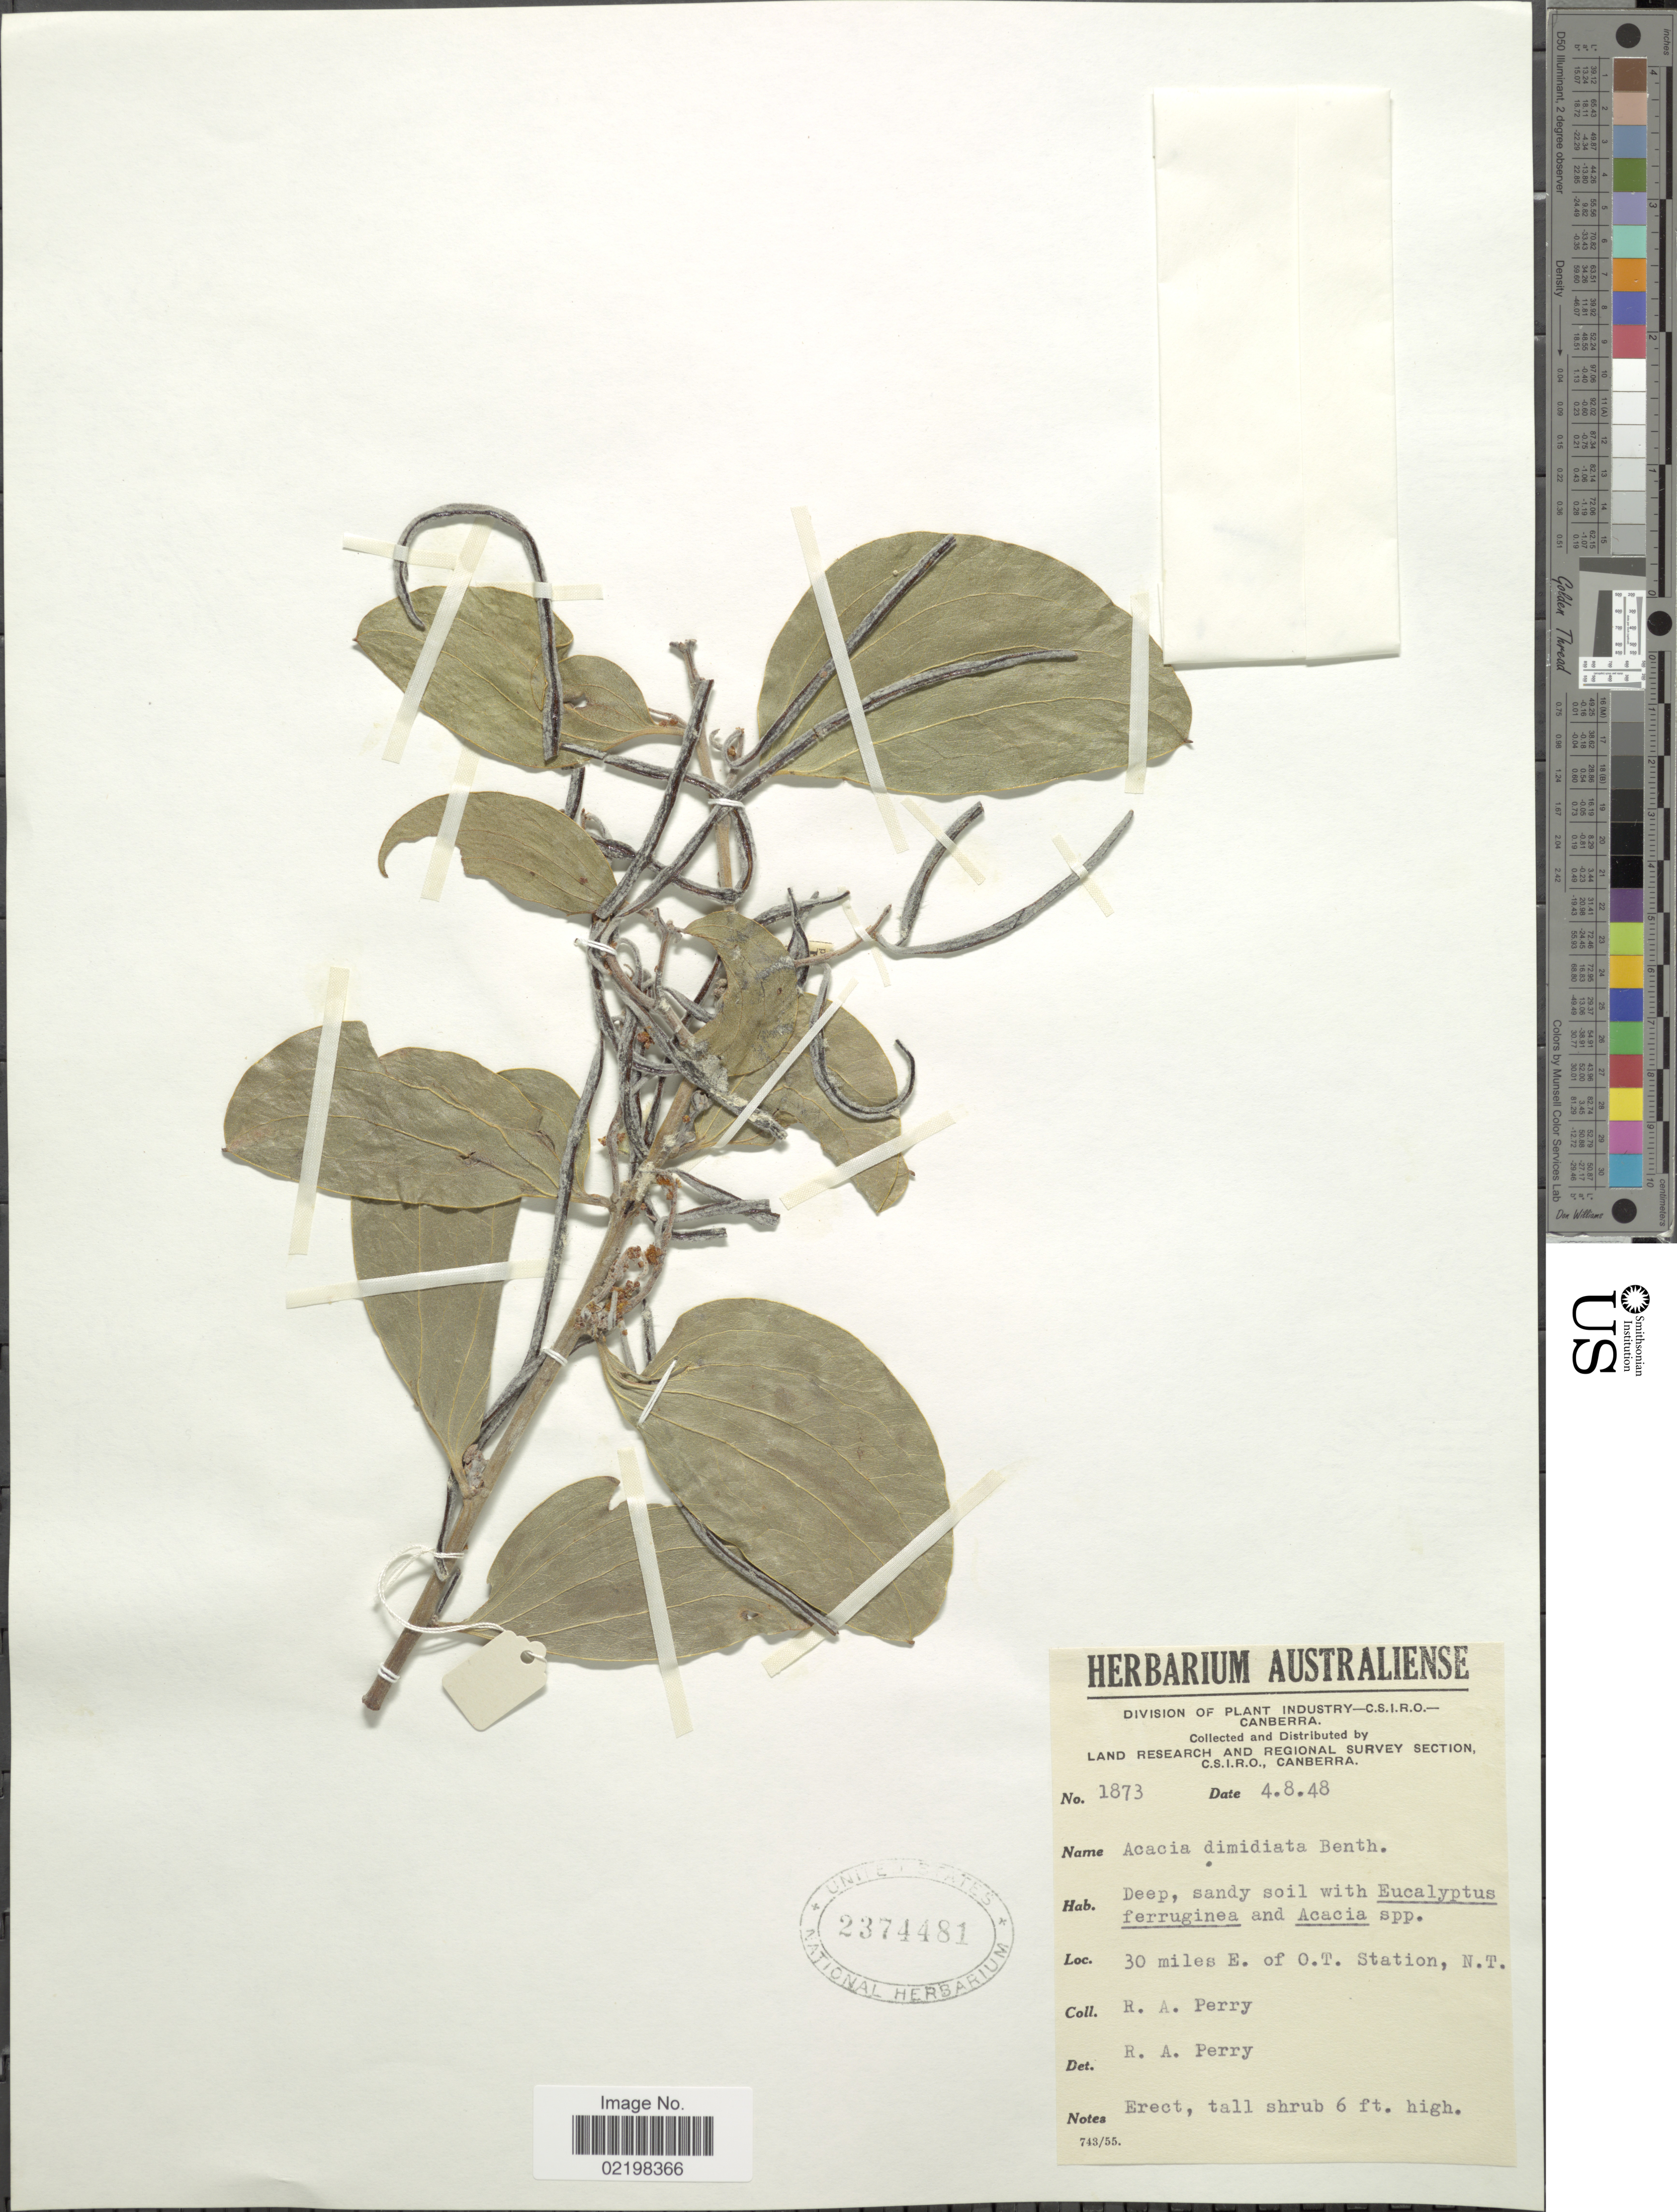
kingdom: Plantae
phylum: Tracheophyta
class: Magnoliopsida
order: Fabales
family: Fabaceae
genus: Acacia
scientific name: Acacia dimidiata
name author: Benth.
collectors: Perry, R. A.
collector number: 1873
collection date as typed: Transcribed d/m/y: 4/8/48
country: Australia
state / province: Northern Territory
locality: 30 miles E. of O.T. Station, N.T.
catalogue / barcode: US 2374481